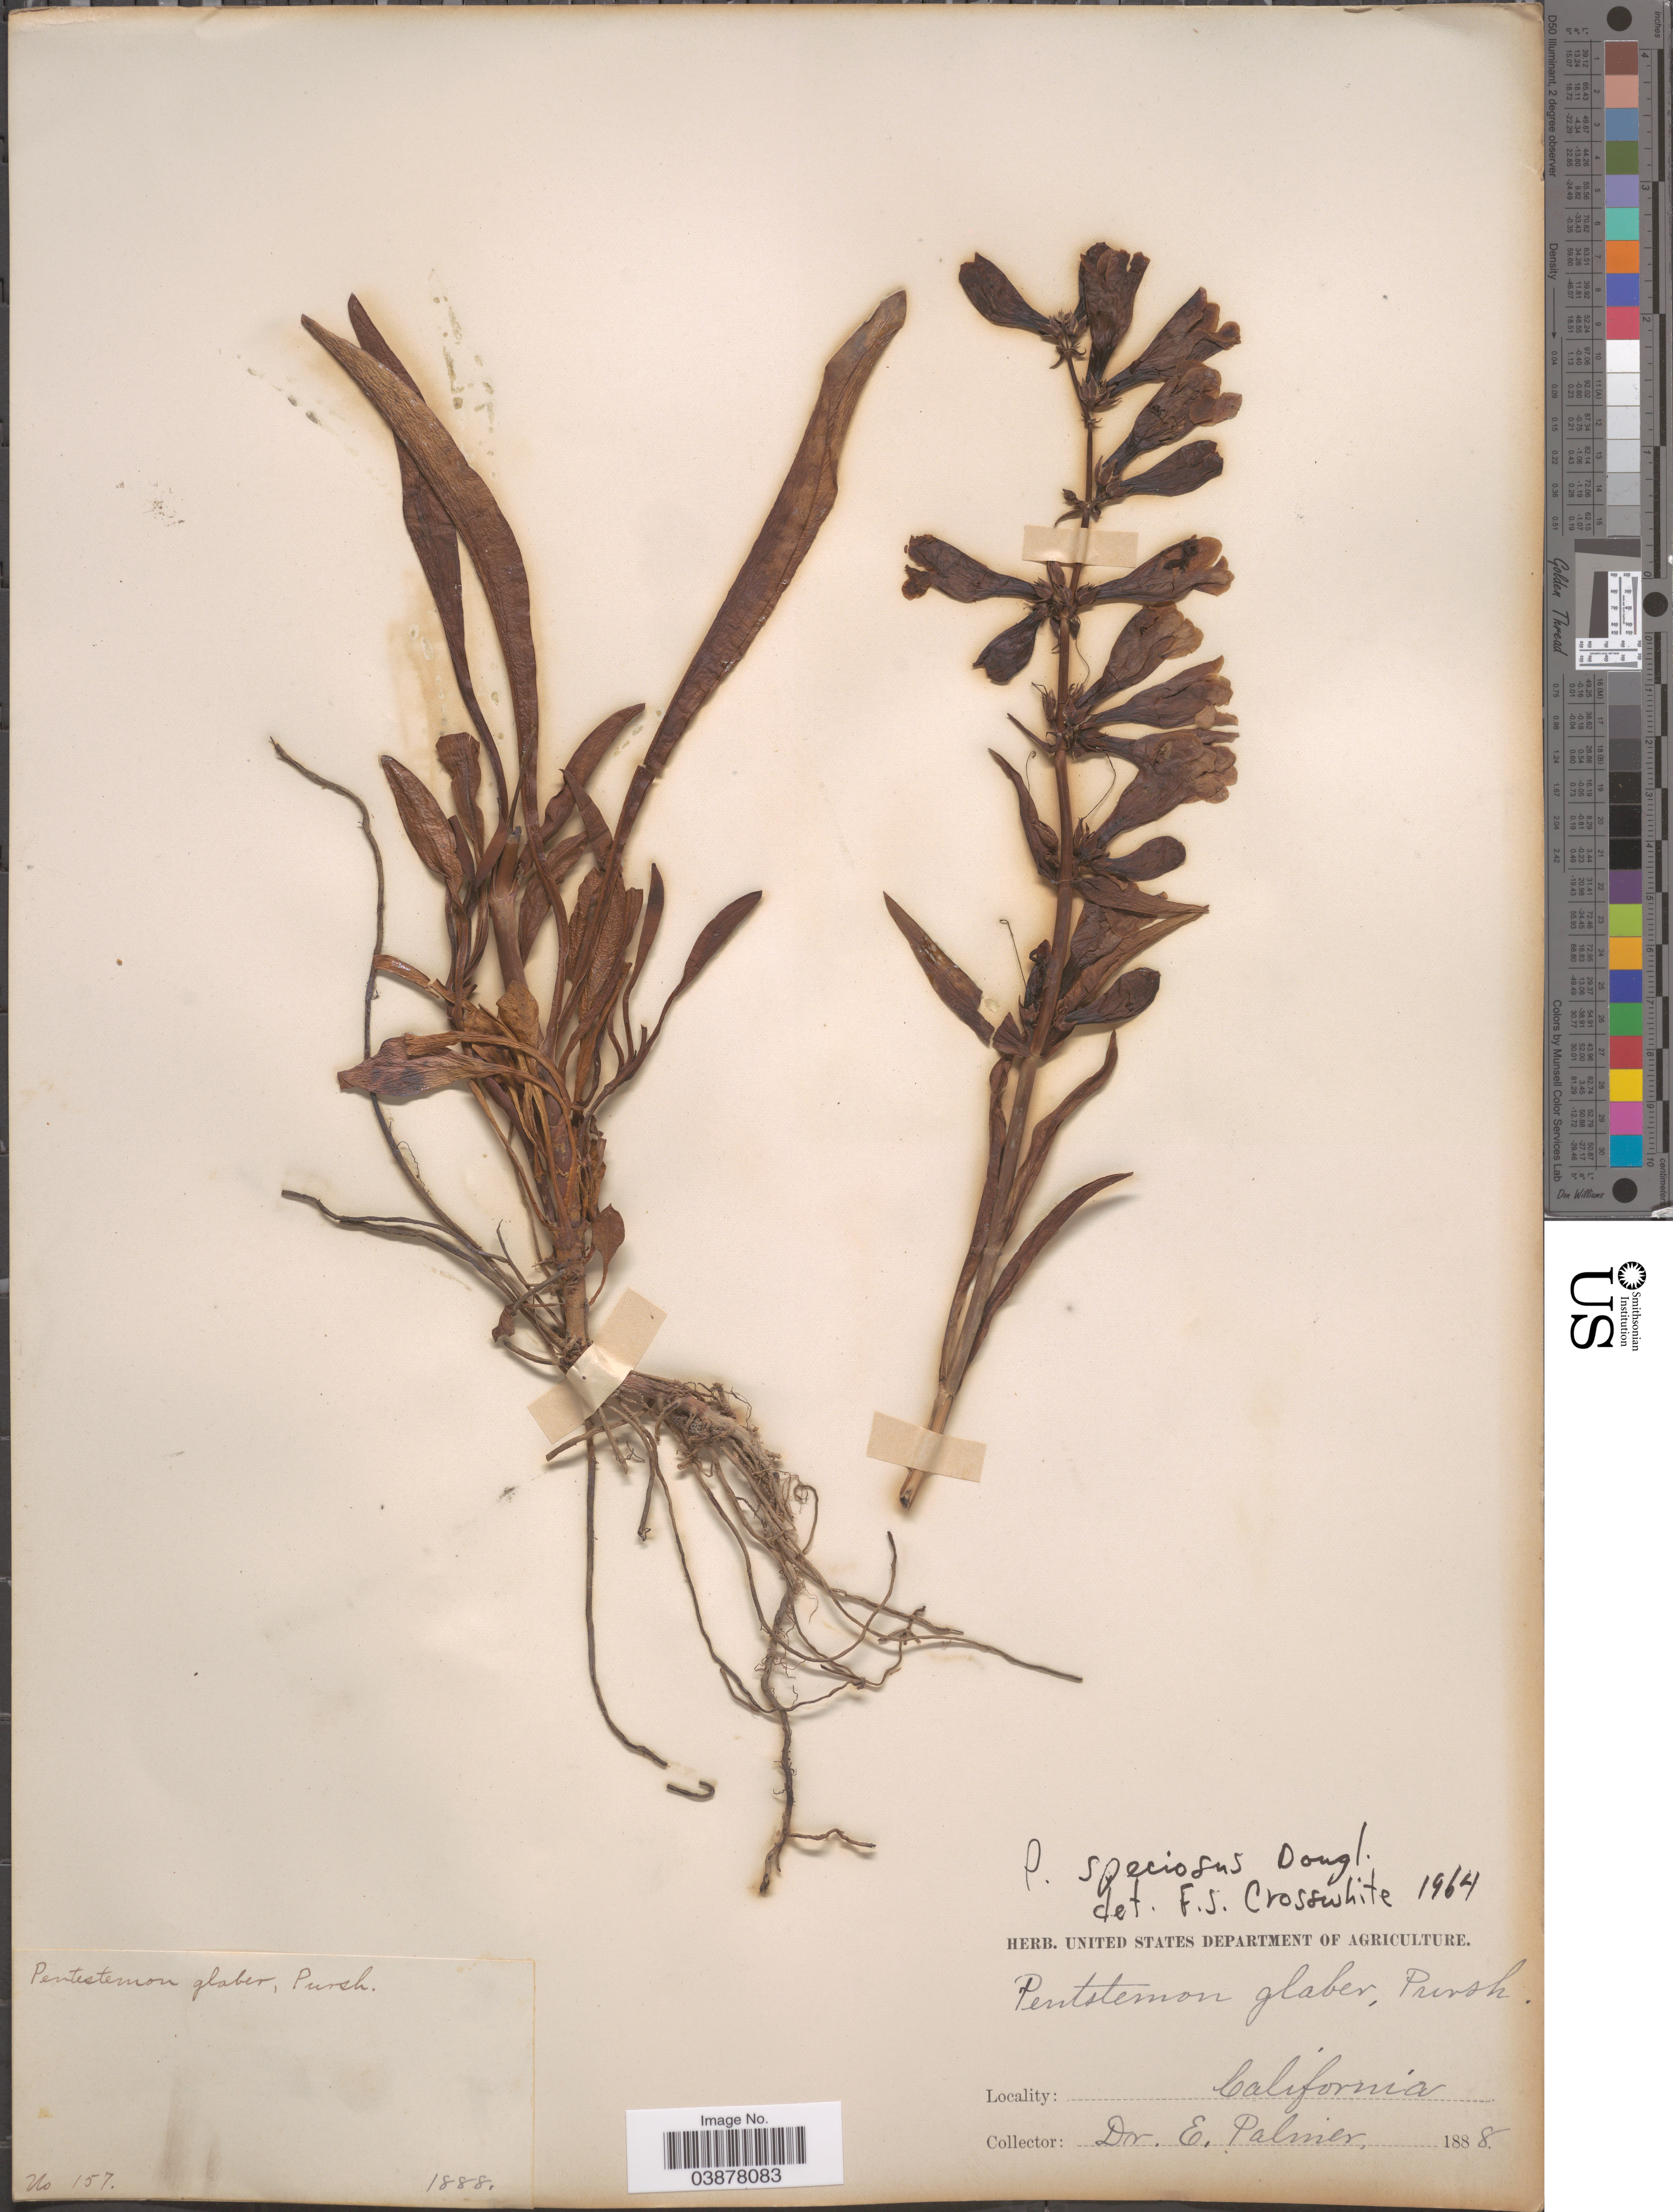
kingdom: Plantae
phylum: Tracheophyta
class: Magnoliopsida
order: Lamiales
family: Plantaginaceae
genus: Penstemon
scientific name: Penstemon speciosus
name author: Douglas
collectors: E. Palmer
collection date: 1888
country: United States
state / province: California